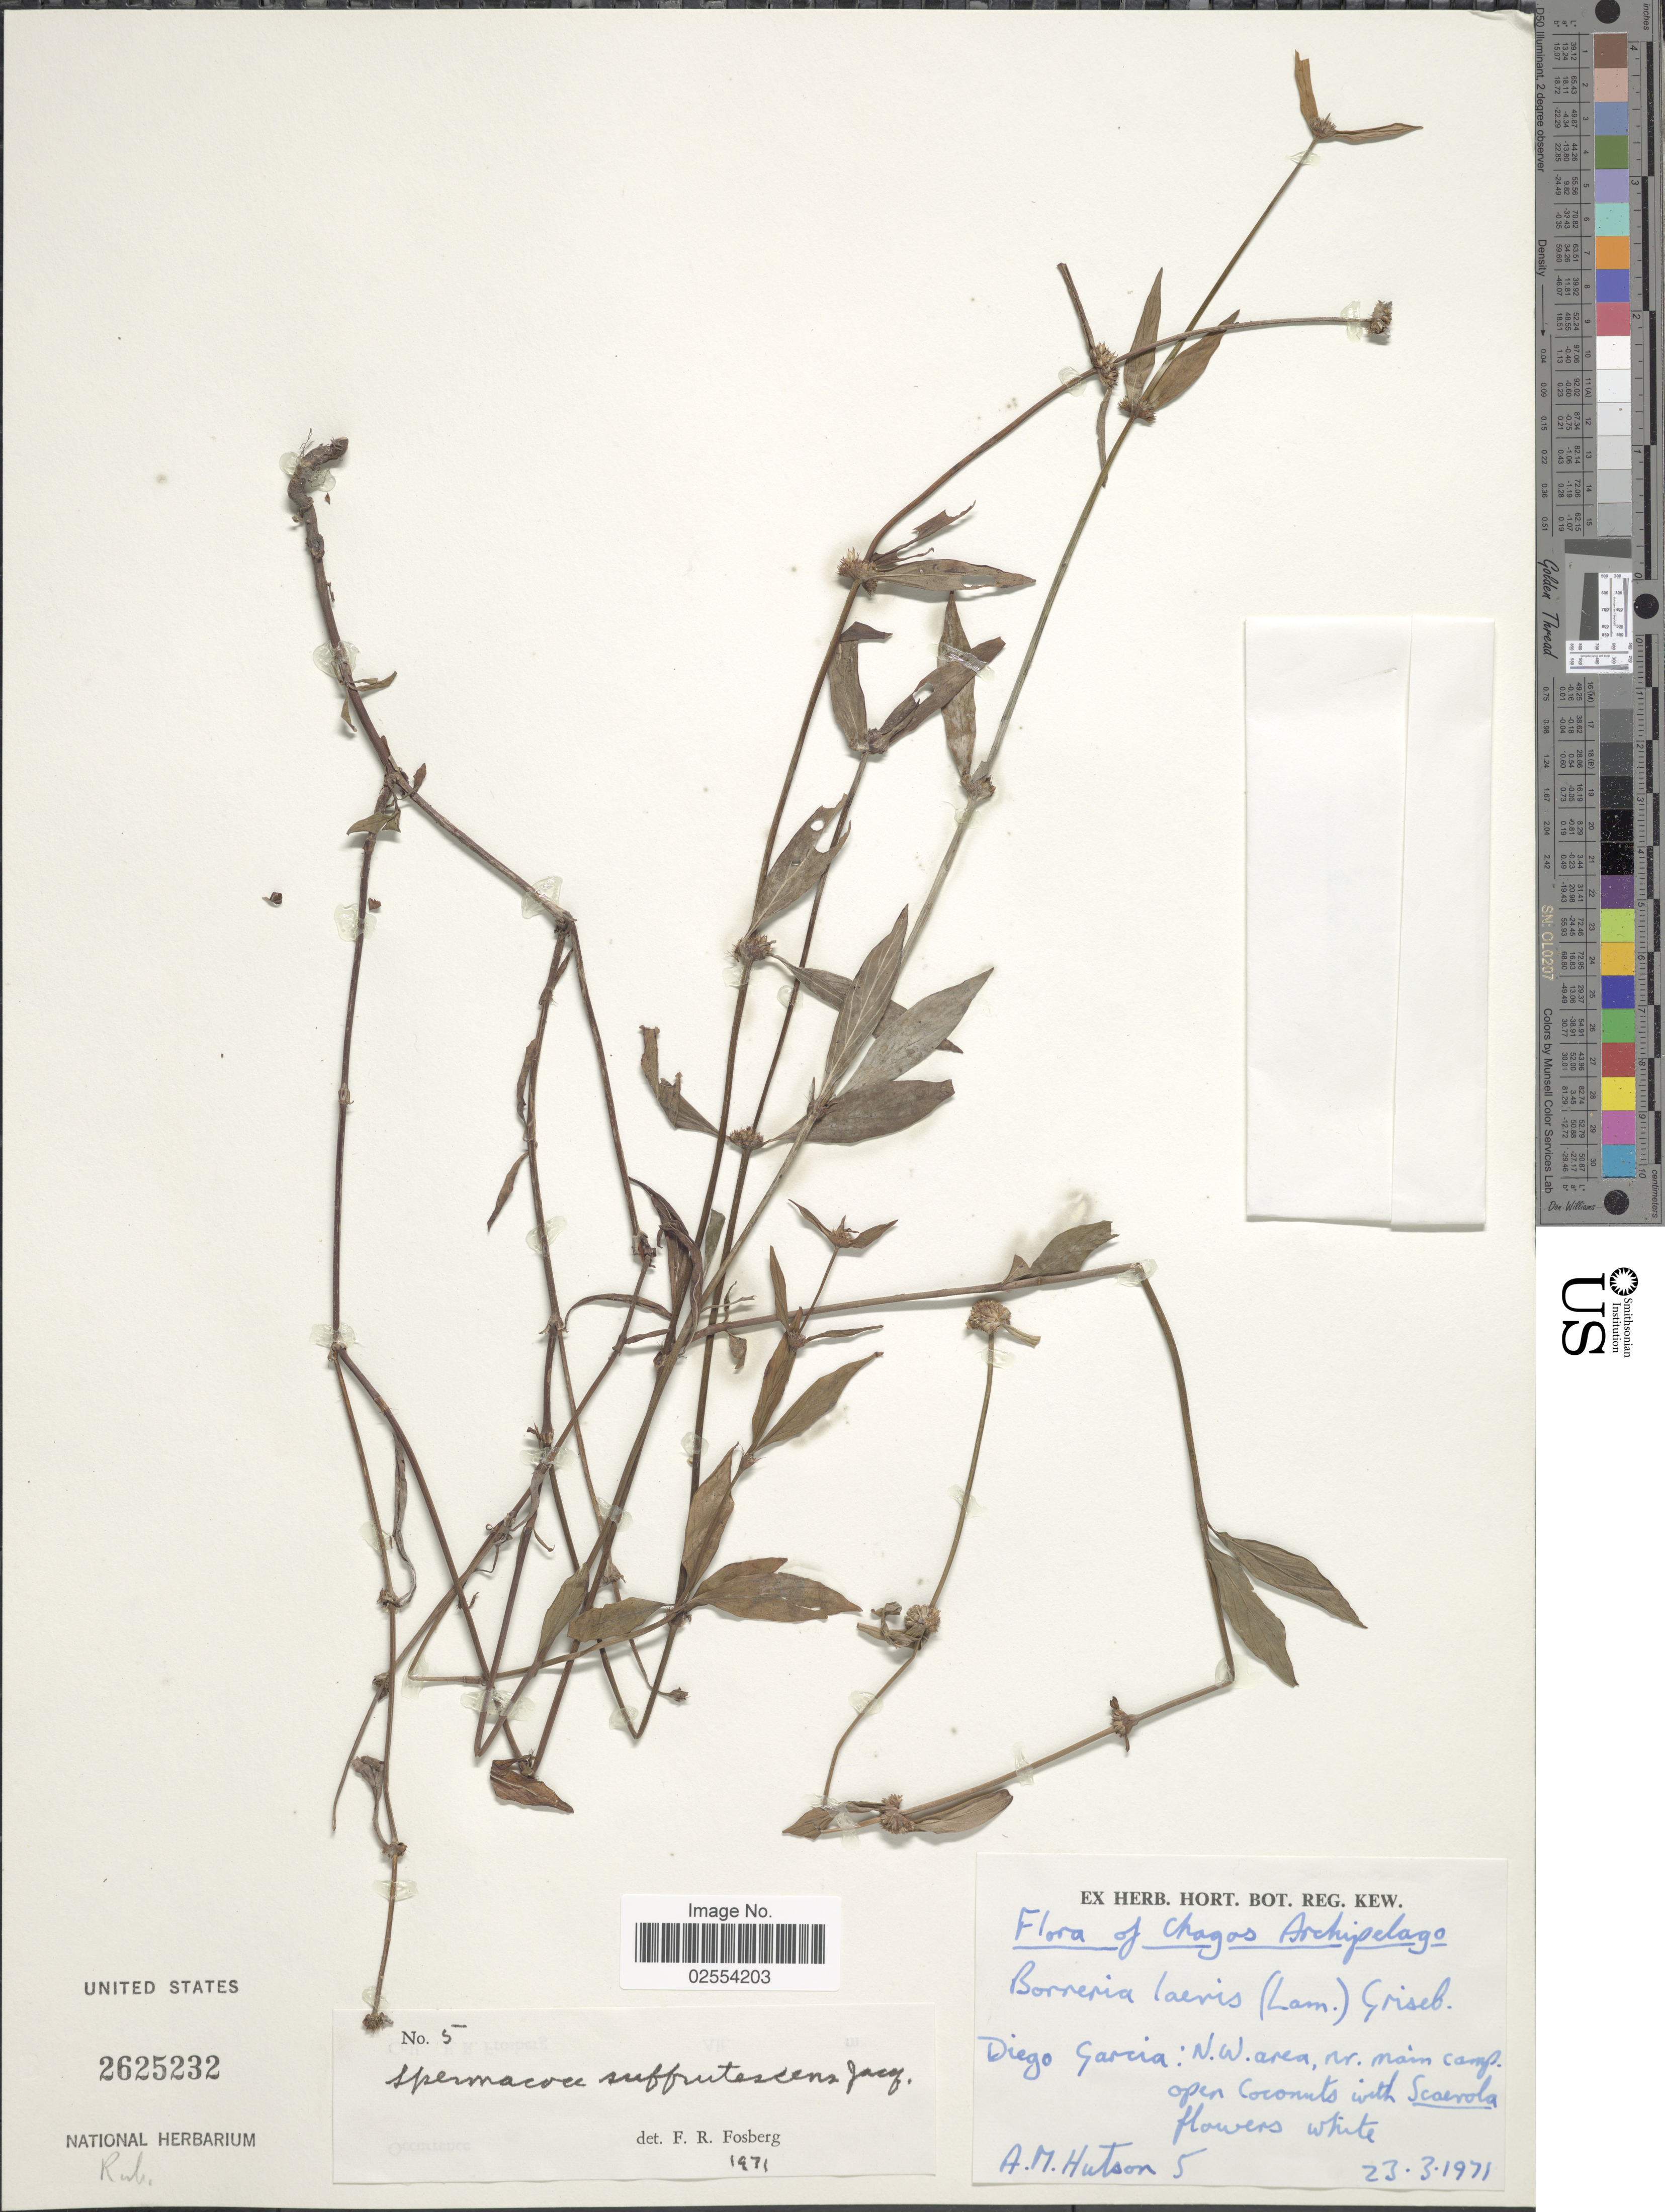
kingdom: Plantae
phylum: Tracheophyta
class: Magnoliopsida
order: Gentianales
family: Rubiaceae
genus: Spermacoce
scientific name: Spermacoce assurgens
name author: Ruiz & Pav.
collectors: A. Hutson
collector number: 5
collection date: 1971-03-23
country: British Indian Ocean Territory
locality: Diego Garcia: N.W. area. nr main camp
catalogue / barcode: US 2625232